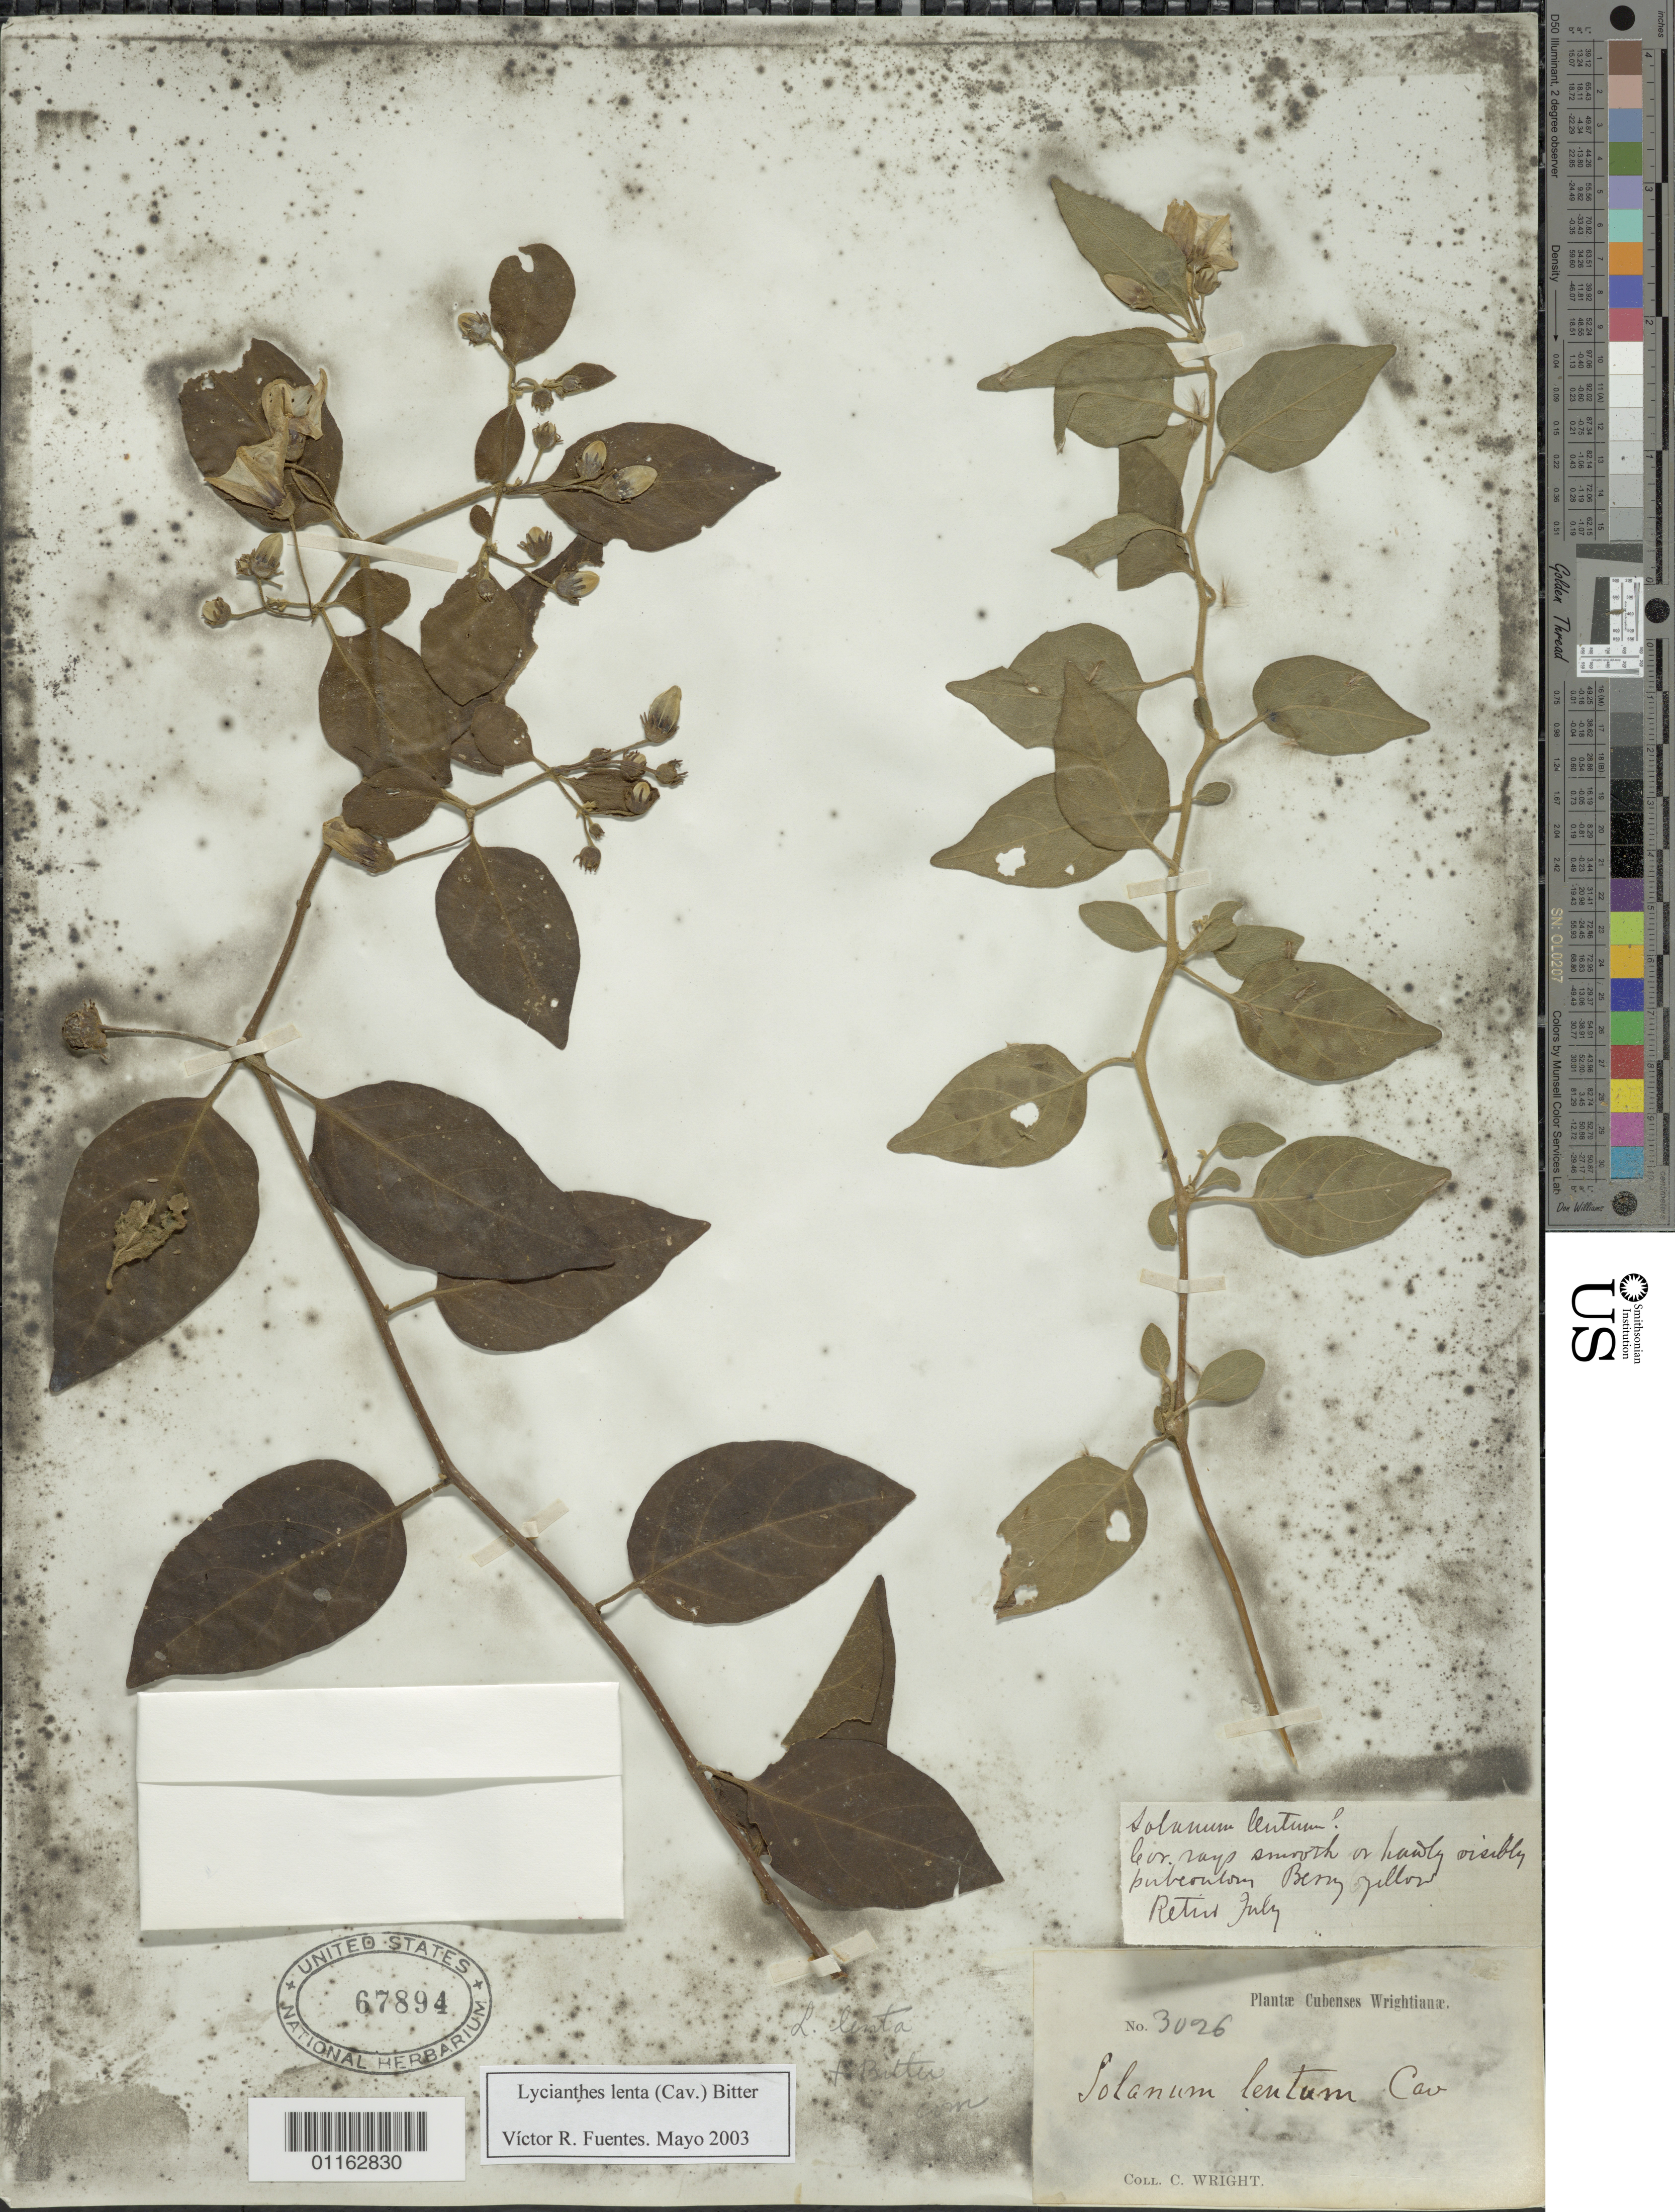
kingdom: Plantae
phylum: Tracheophyta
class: Magnoliopsida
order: Solanales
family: Solanaceae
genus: Lycianthes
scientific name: Lycianthes lenta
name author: (Cav.) Bitter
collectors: C. Wright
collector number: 3026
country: Cuba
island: Cuba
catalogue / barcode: US 67894